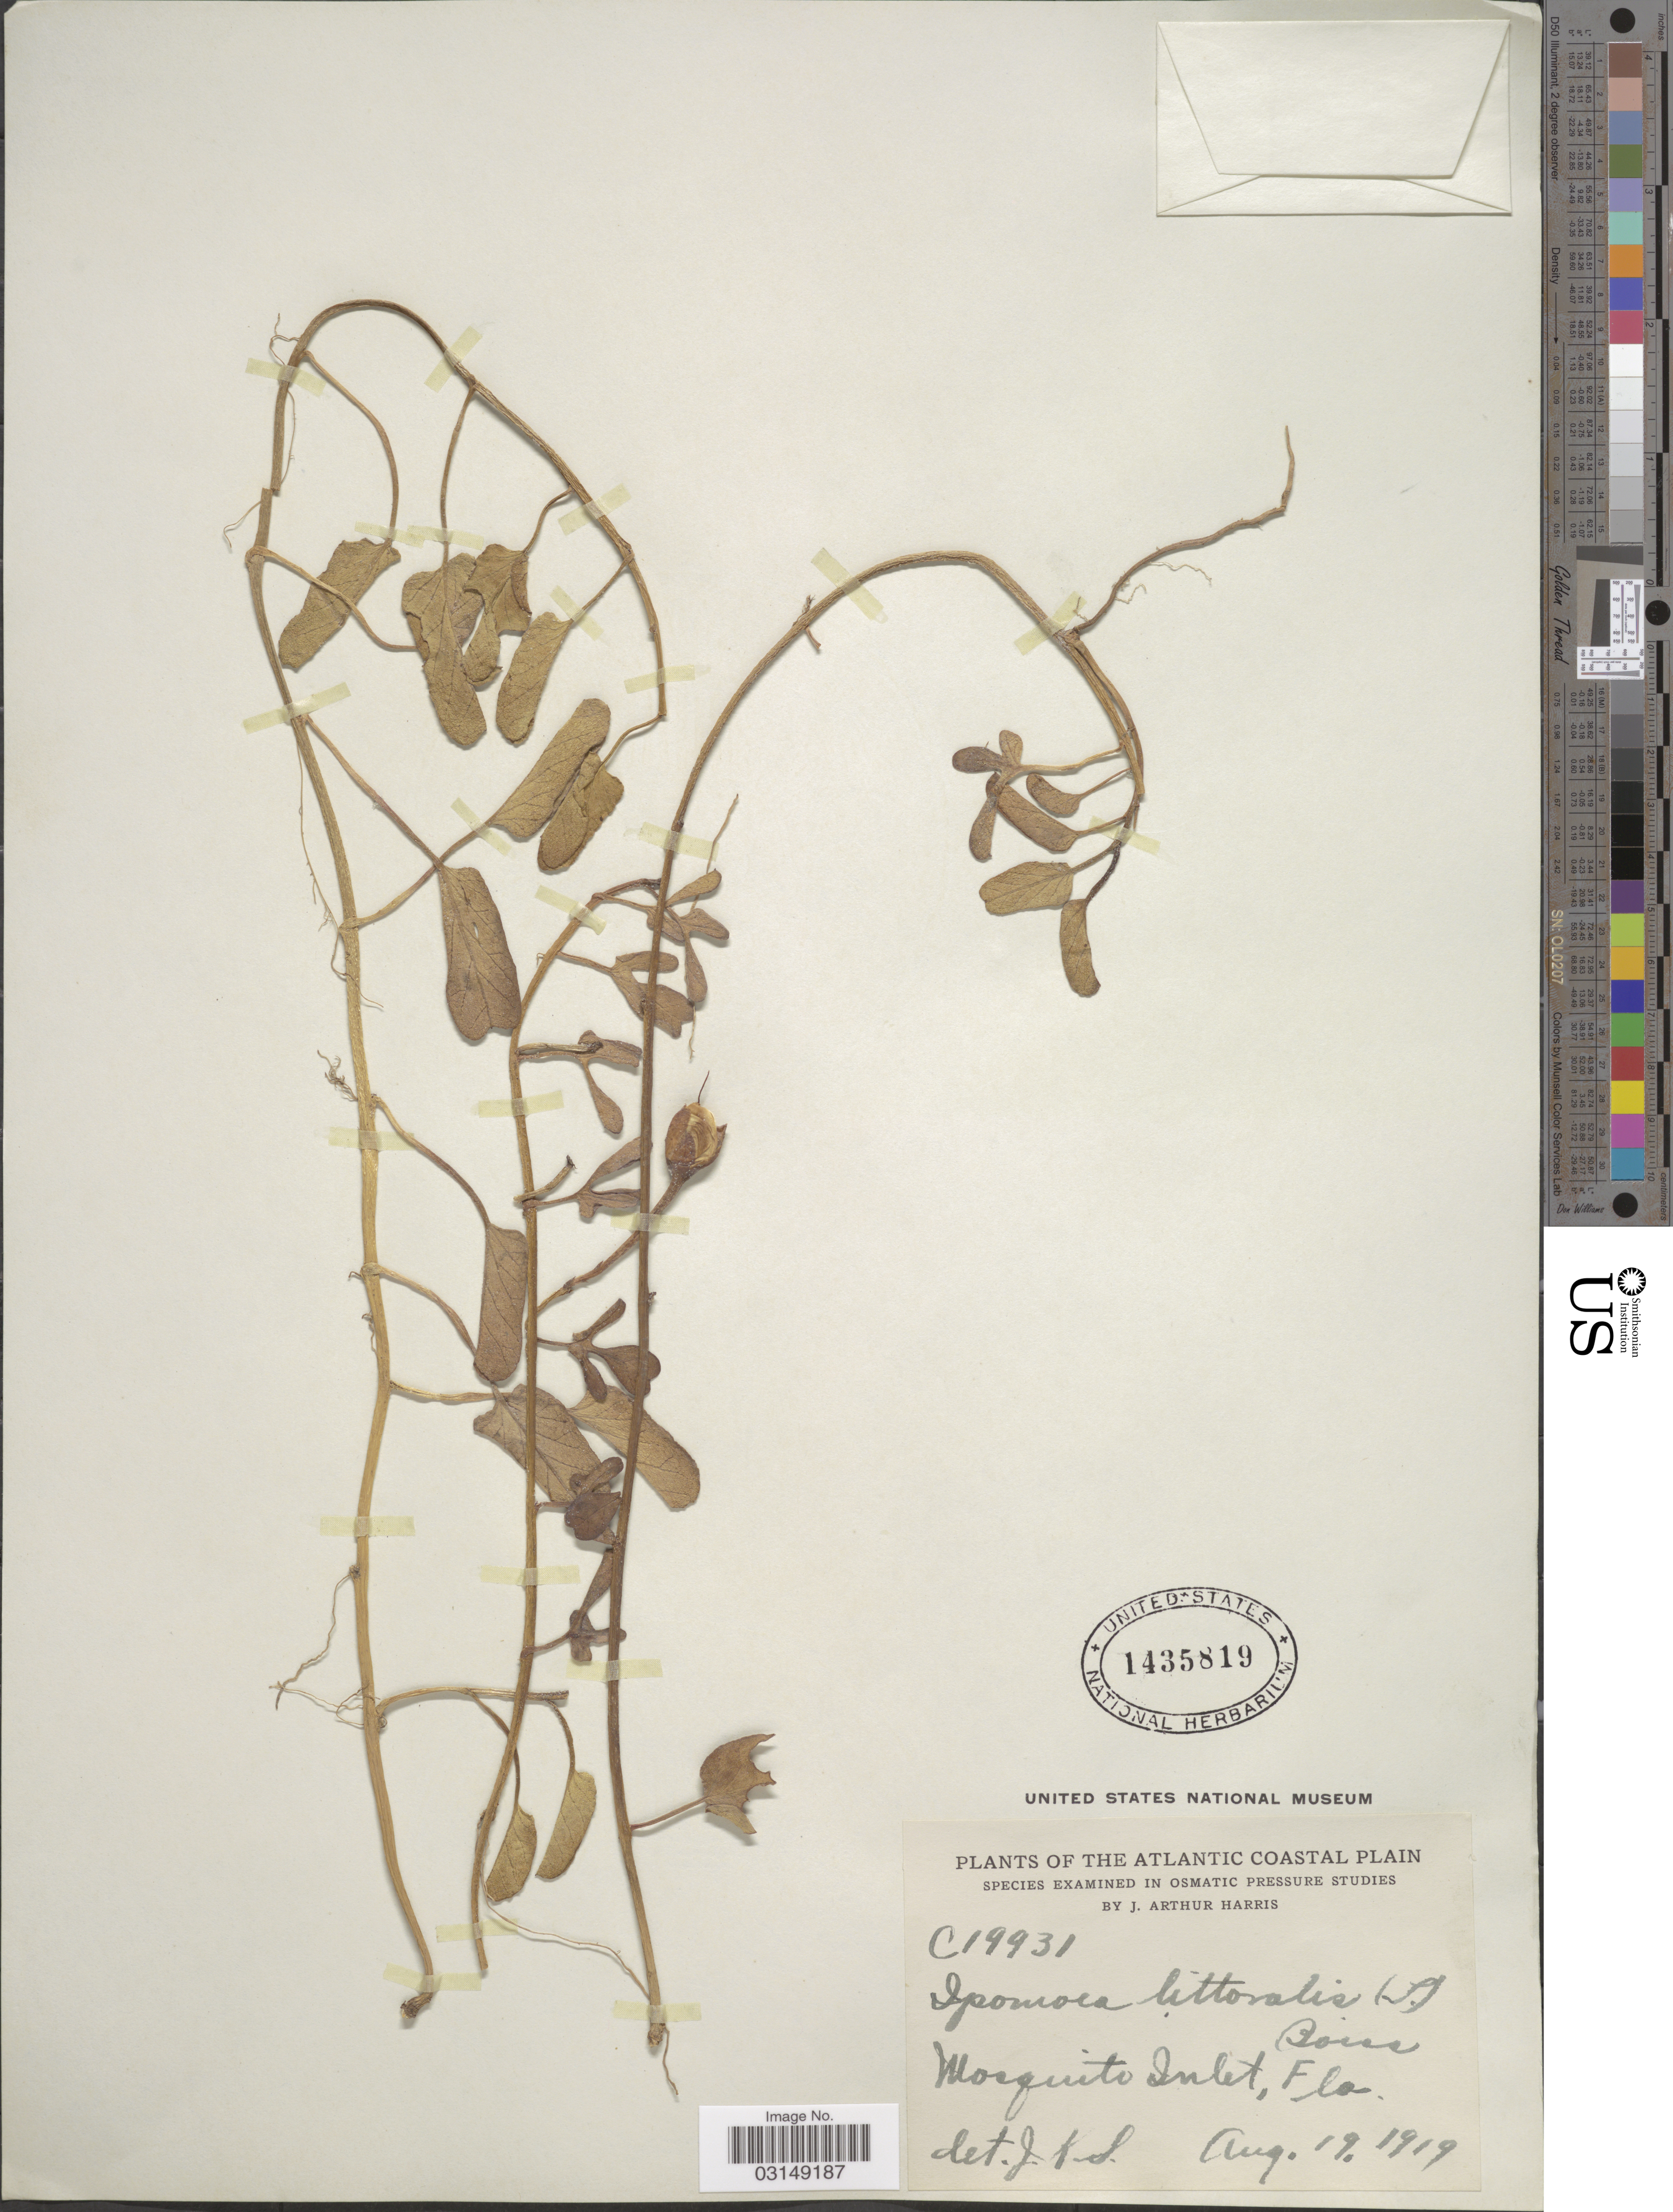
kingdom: Plantae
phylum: Tracheophyta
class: Magnoliopsida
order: Solanales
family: Convolvulaceae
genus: Ipomoea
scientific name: Ipomoea stolonifera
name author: (Cirillo) J.F. Gmel.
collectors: A. Harris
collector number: C19931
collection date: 1919-08-19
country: United States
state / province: Florida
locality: The Atlantic Coastal Plain. Mosquito Inlet, Fla.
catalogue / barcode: US 1435819